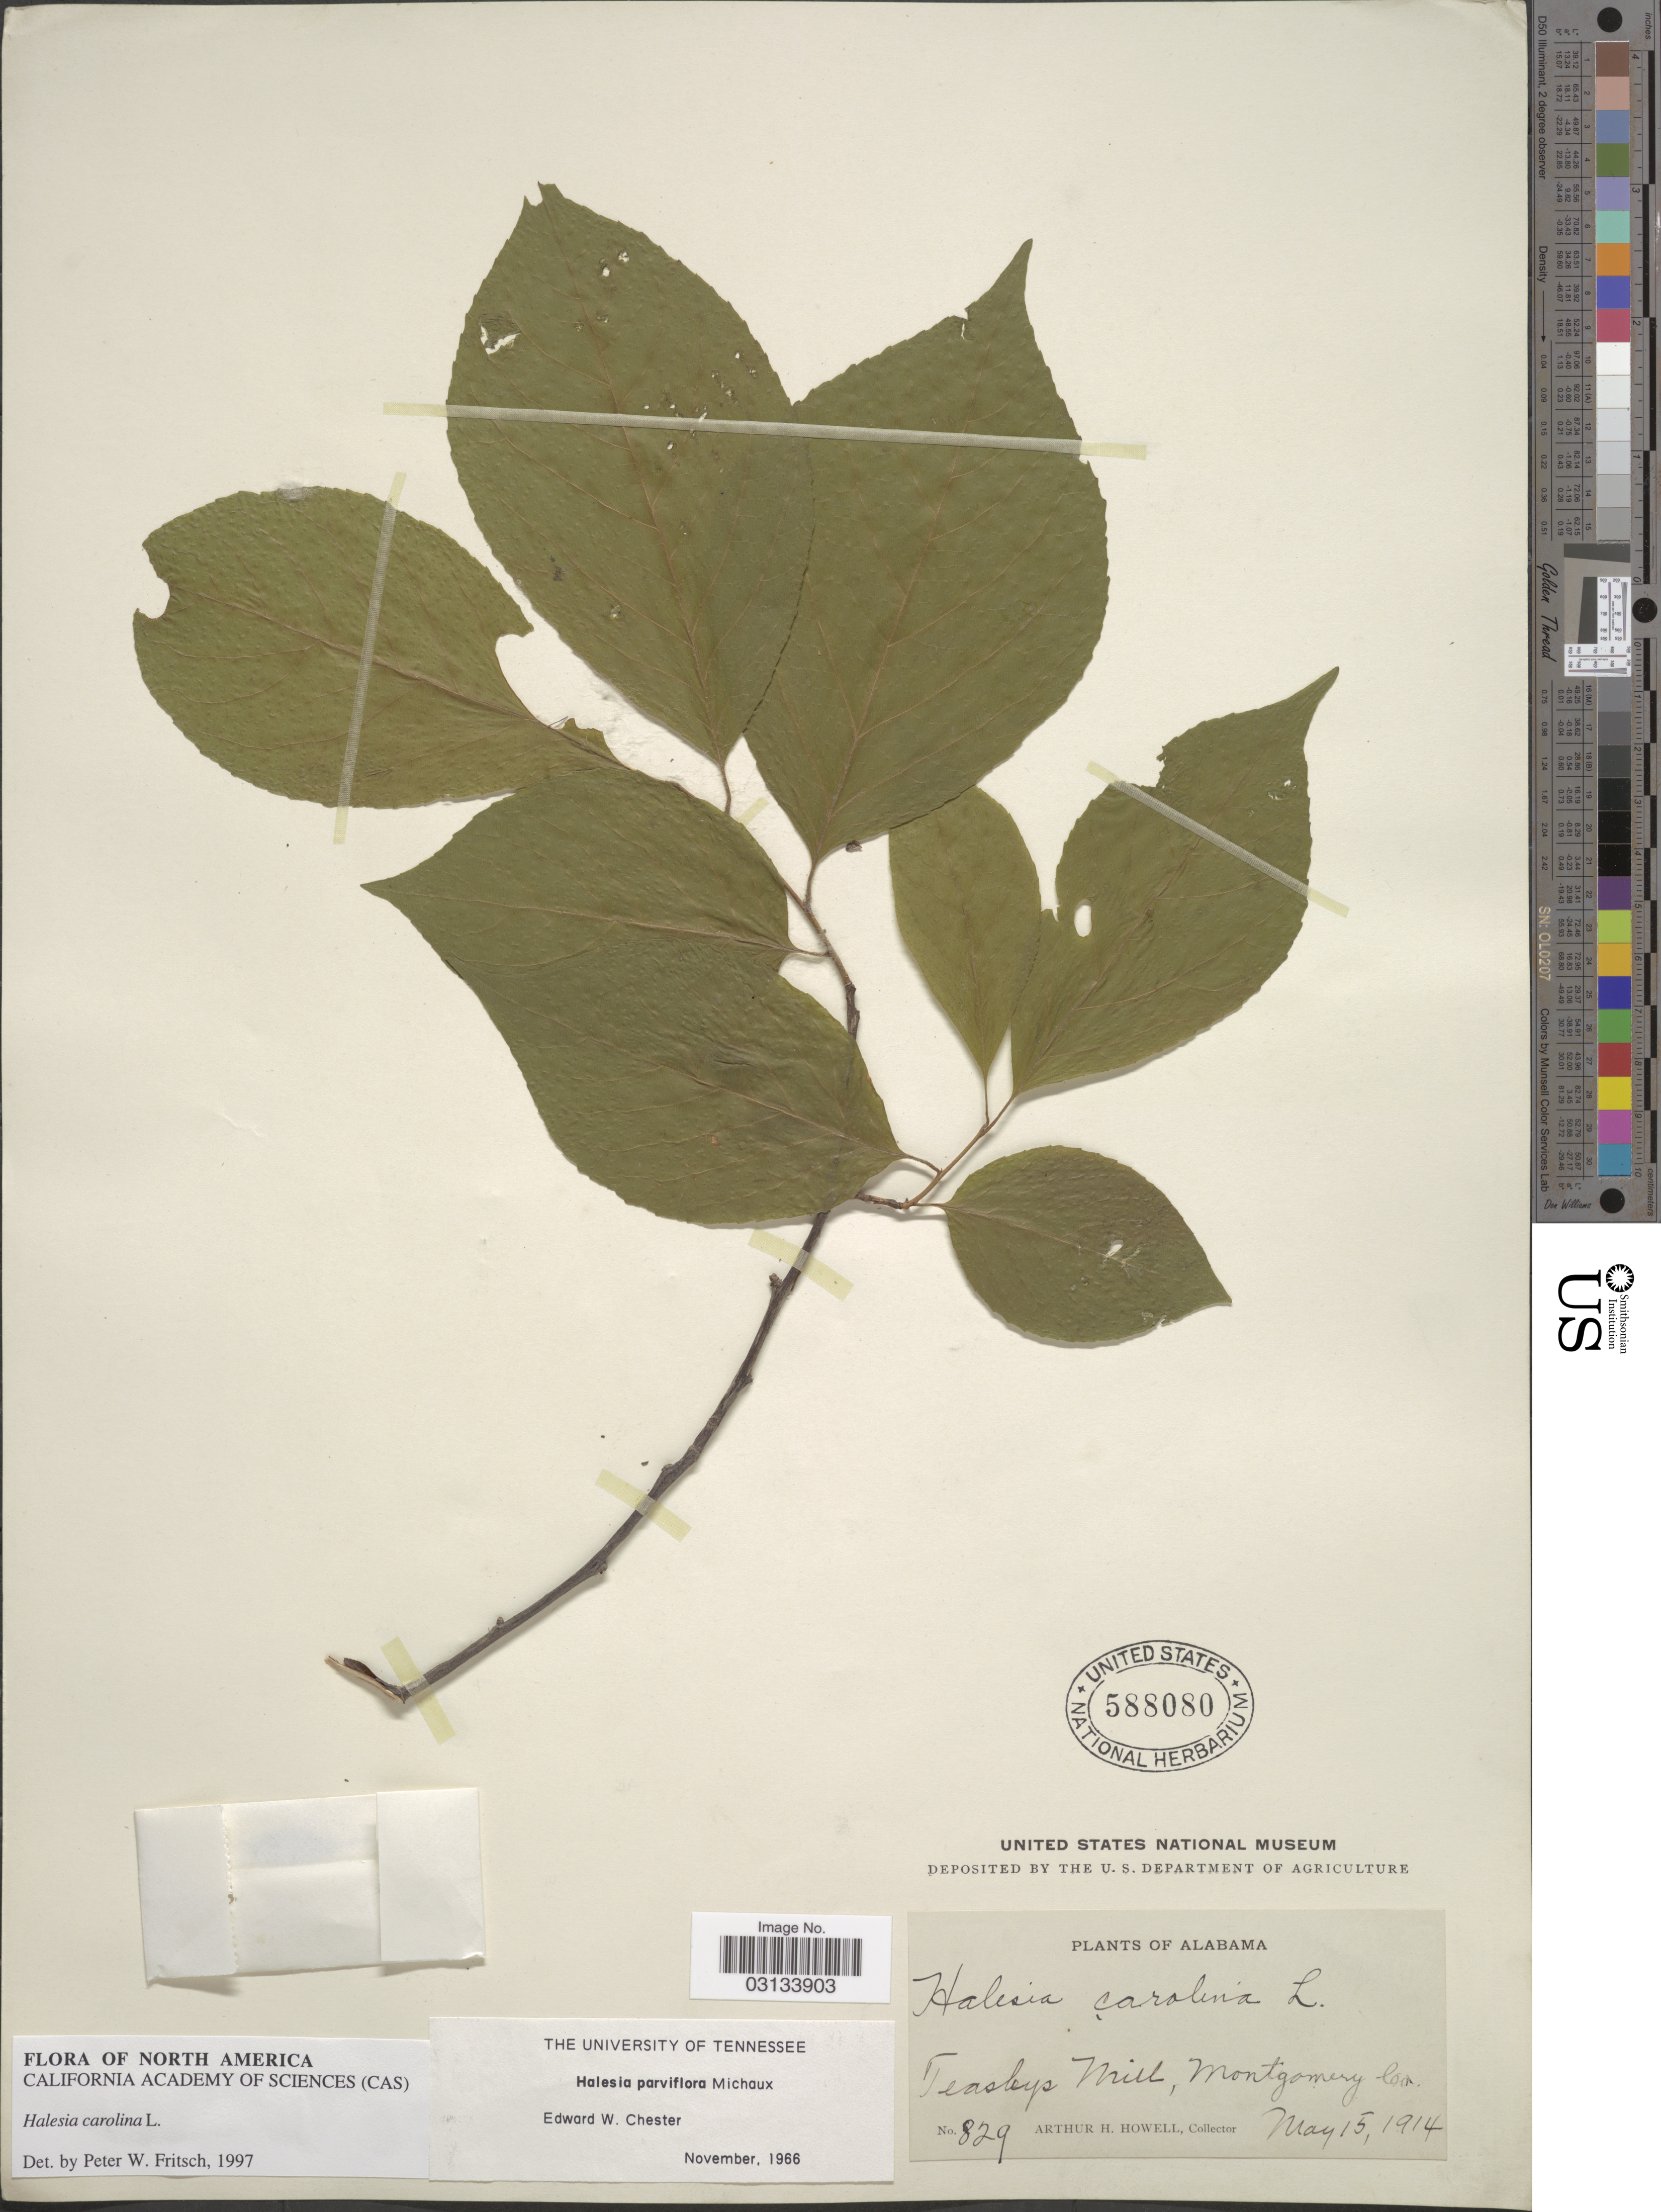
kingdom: Plantae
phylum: Tracheophyta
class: Magnoliopsida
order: Ericales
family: Styracaceae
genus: Halesia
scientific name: Halesia carolina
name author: L.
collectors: A. H. Howell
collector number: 829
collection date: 1914-05-15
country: United States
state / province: Alabama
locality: Teasleys Mill, Montgomery Co.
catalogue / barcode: US 588080